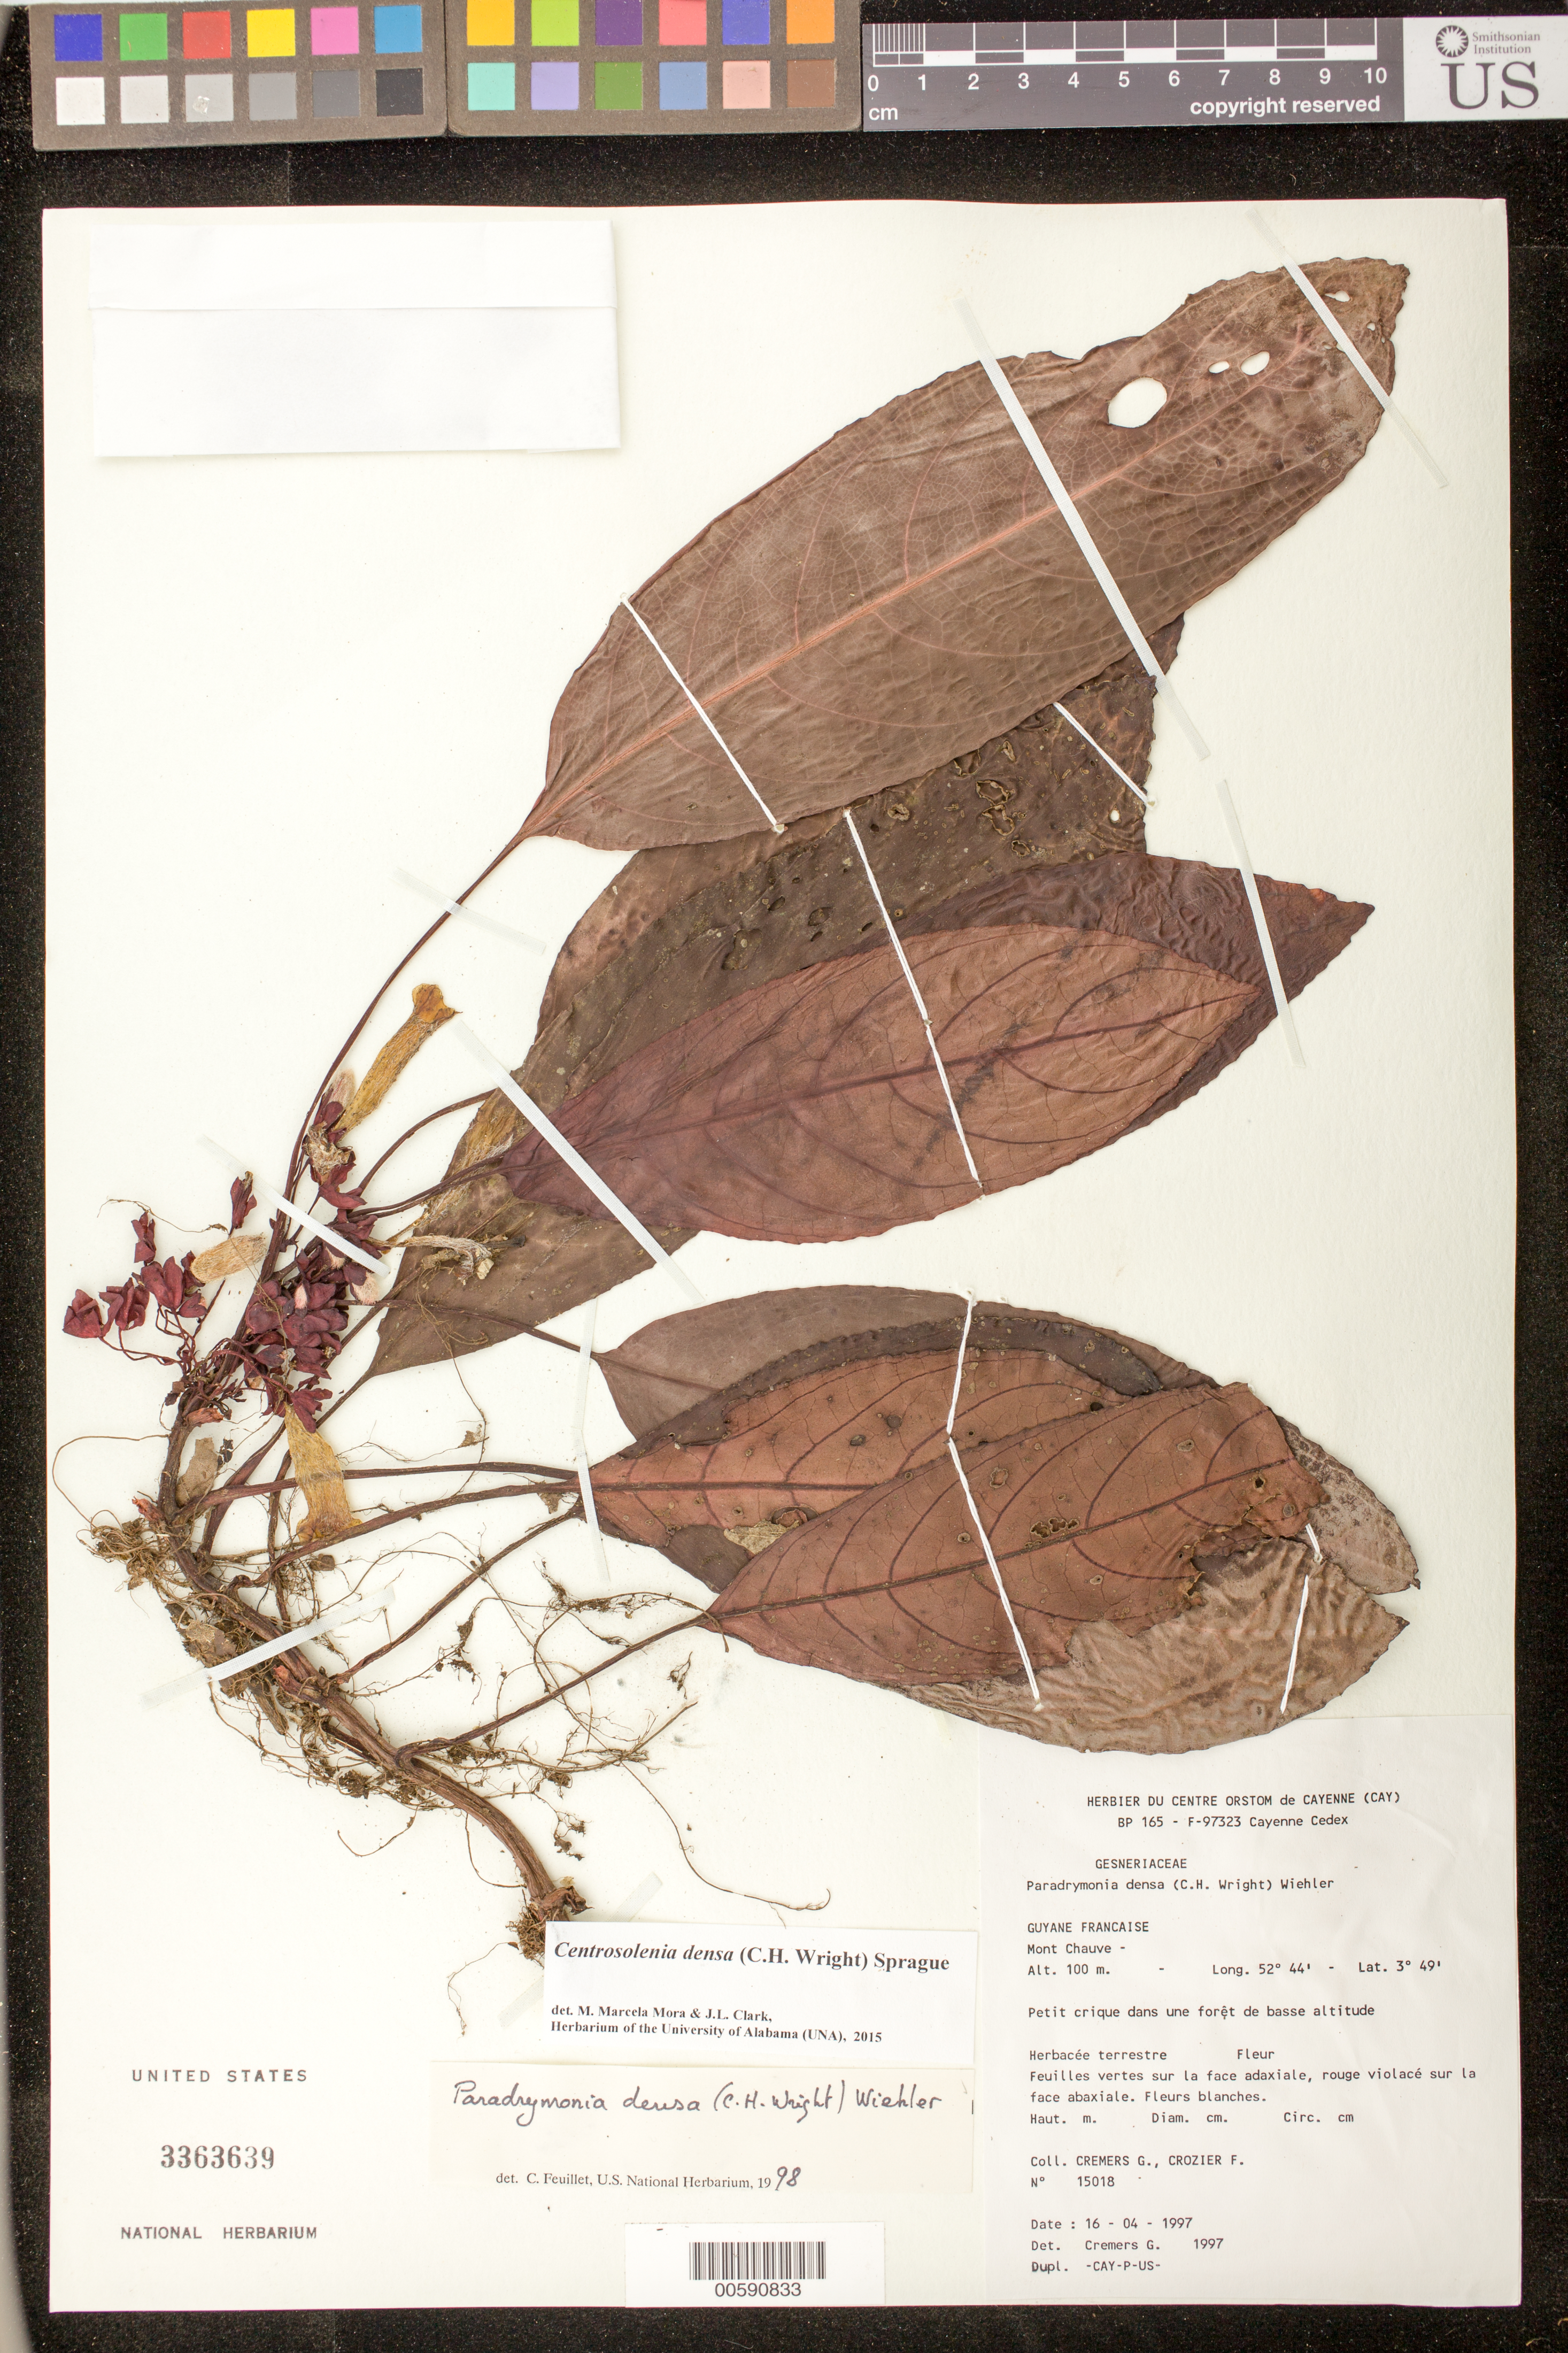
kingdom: Plantae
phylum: Tracheophyta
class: Magnoliopsida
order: Lamiales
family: Gesneriaceae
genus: Centrosolenia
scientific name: Centrosolenia densa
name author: (C.H. Wright) Sprague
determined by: Mora, M. M.; Clark, J. L.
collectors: G. Cremers & F. Crozier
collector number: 15018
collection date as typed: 16 Apr 1997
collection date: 1997-04-16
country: French Guiana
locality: Mont Chauve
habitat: Petit crique dans une forêt de basse altitude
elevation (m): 100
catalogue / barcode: US 3363639